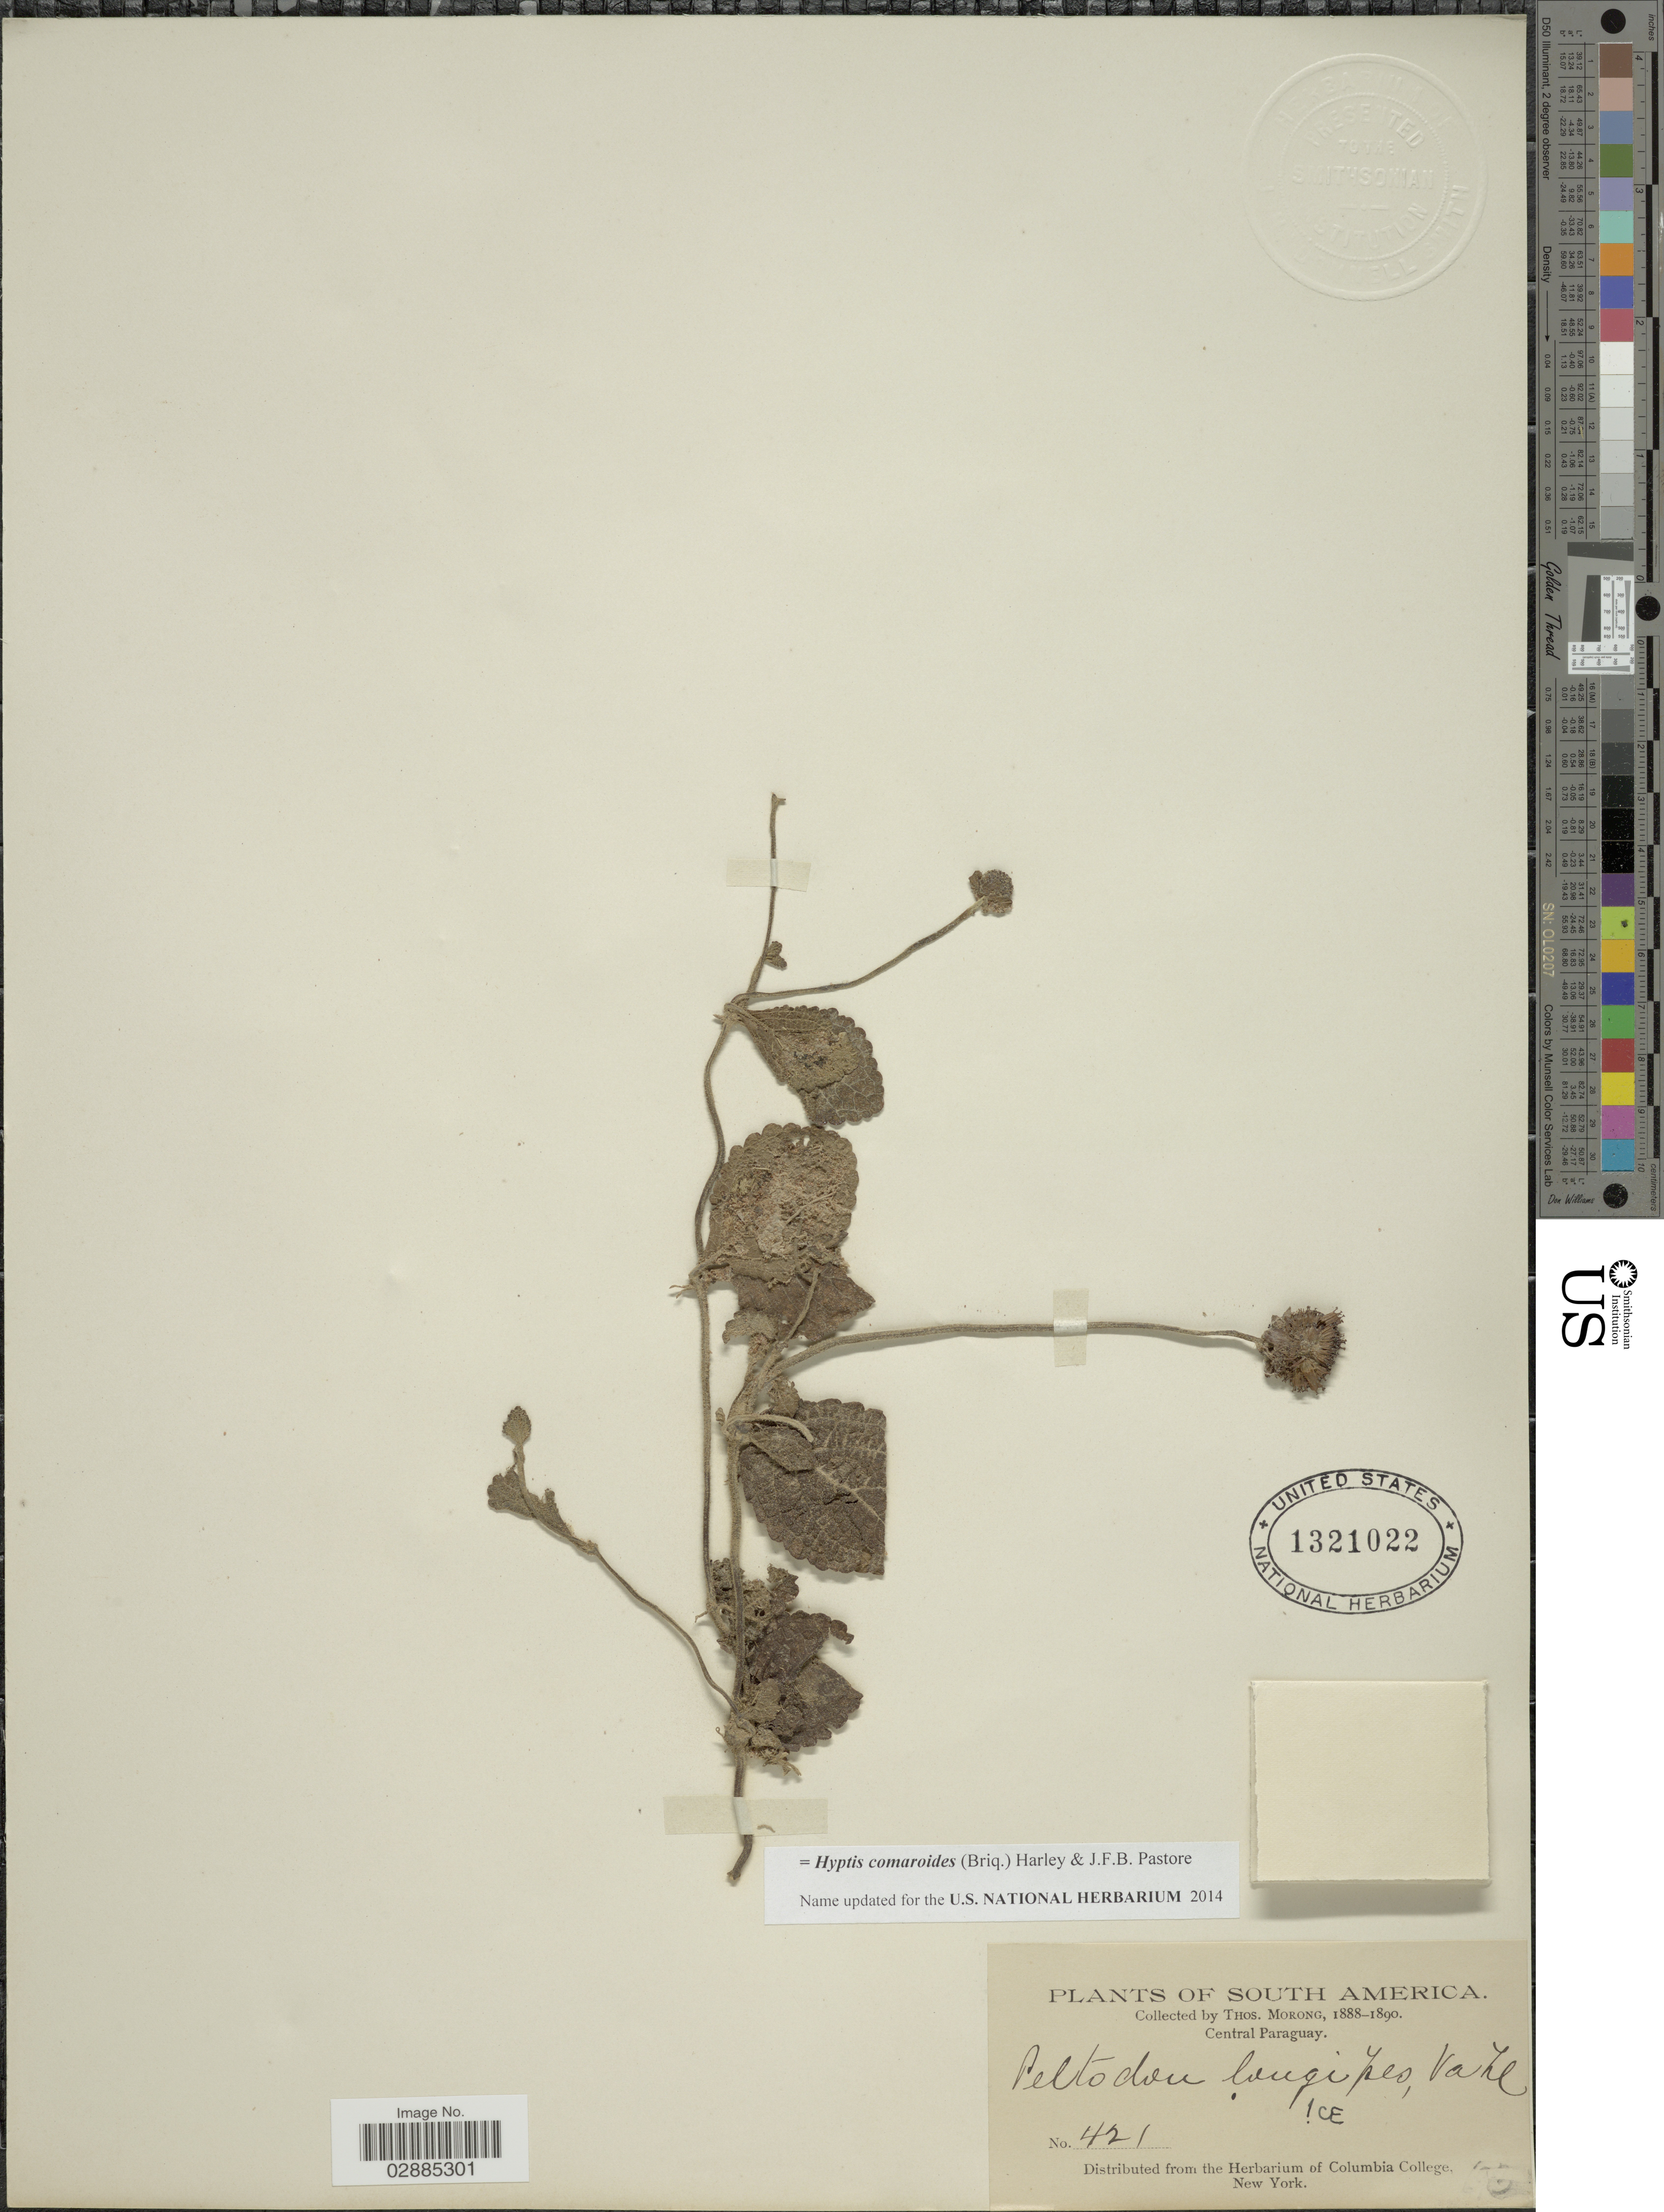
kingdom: Plantae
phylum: Tracheophyta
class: Magnoliopsida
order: Lamiales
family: Lamiaceae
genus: Hyptis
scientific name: Hyptis comaroides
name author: (Briq.) Harley & J.F.B. Pastore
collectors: ex herb. T. Morong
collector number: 421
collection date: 1888/1890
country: Paraguay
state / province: Central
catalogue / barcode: US 1321022